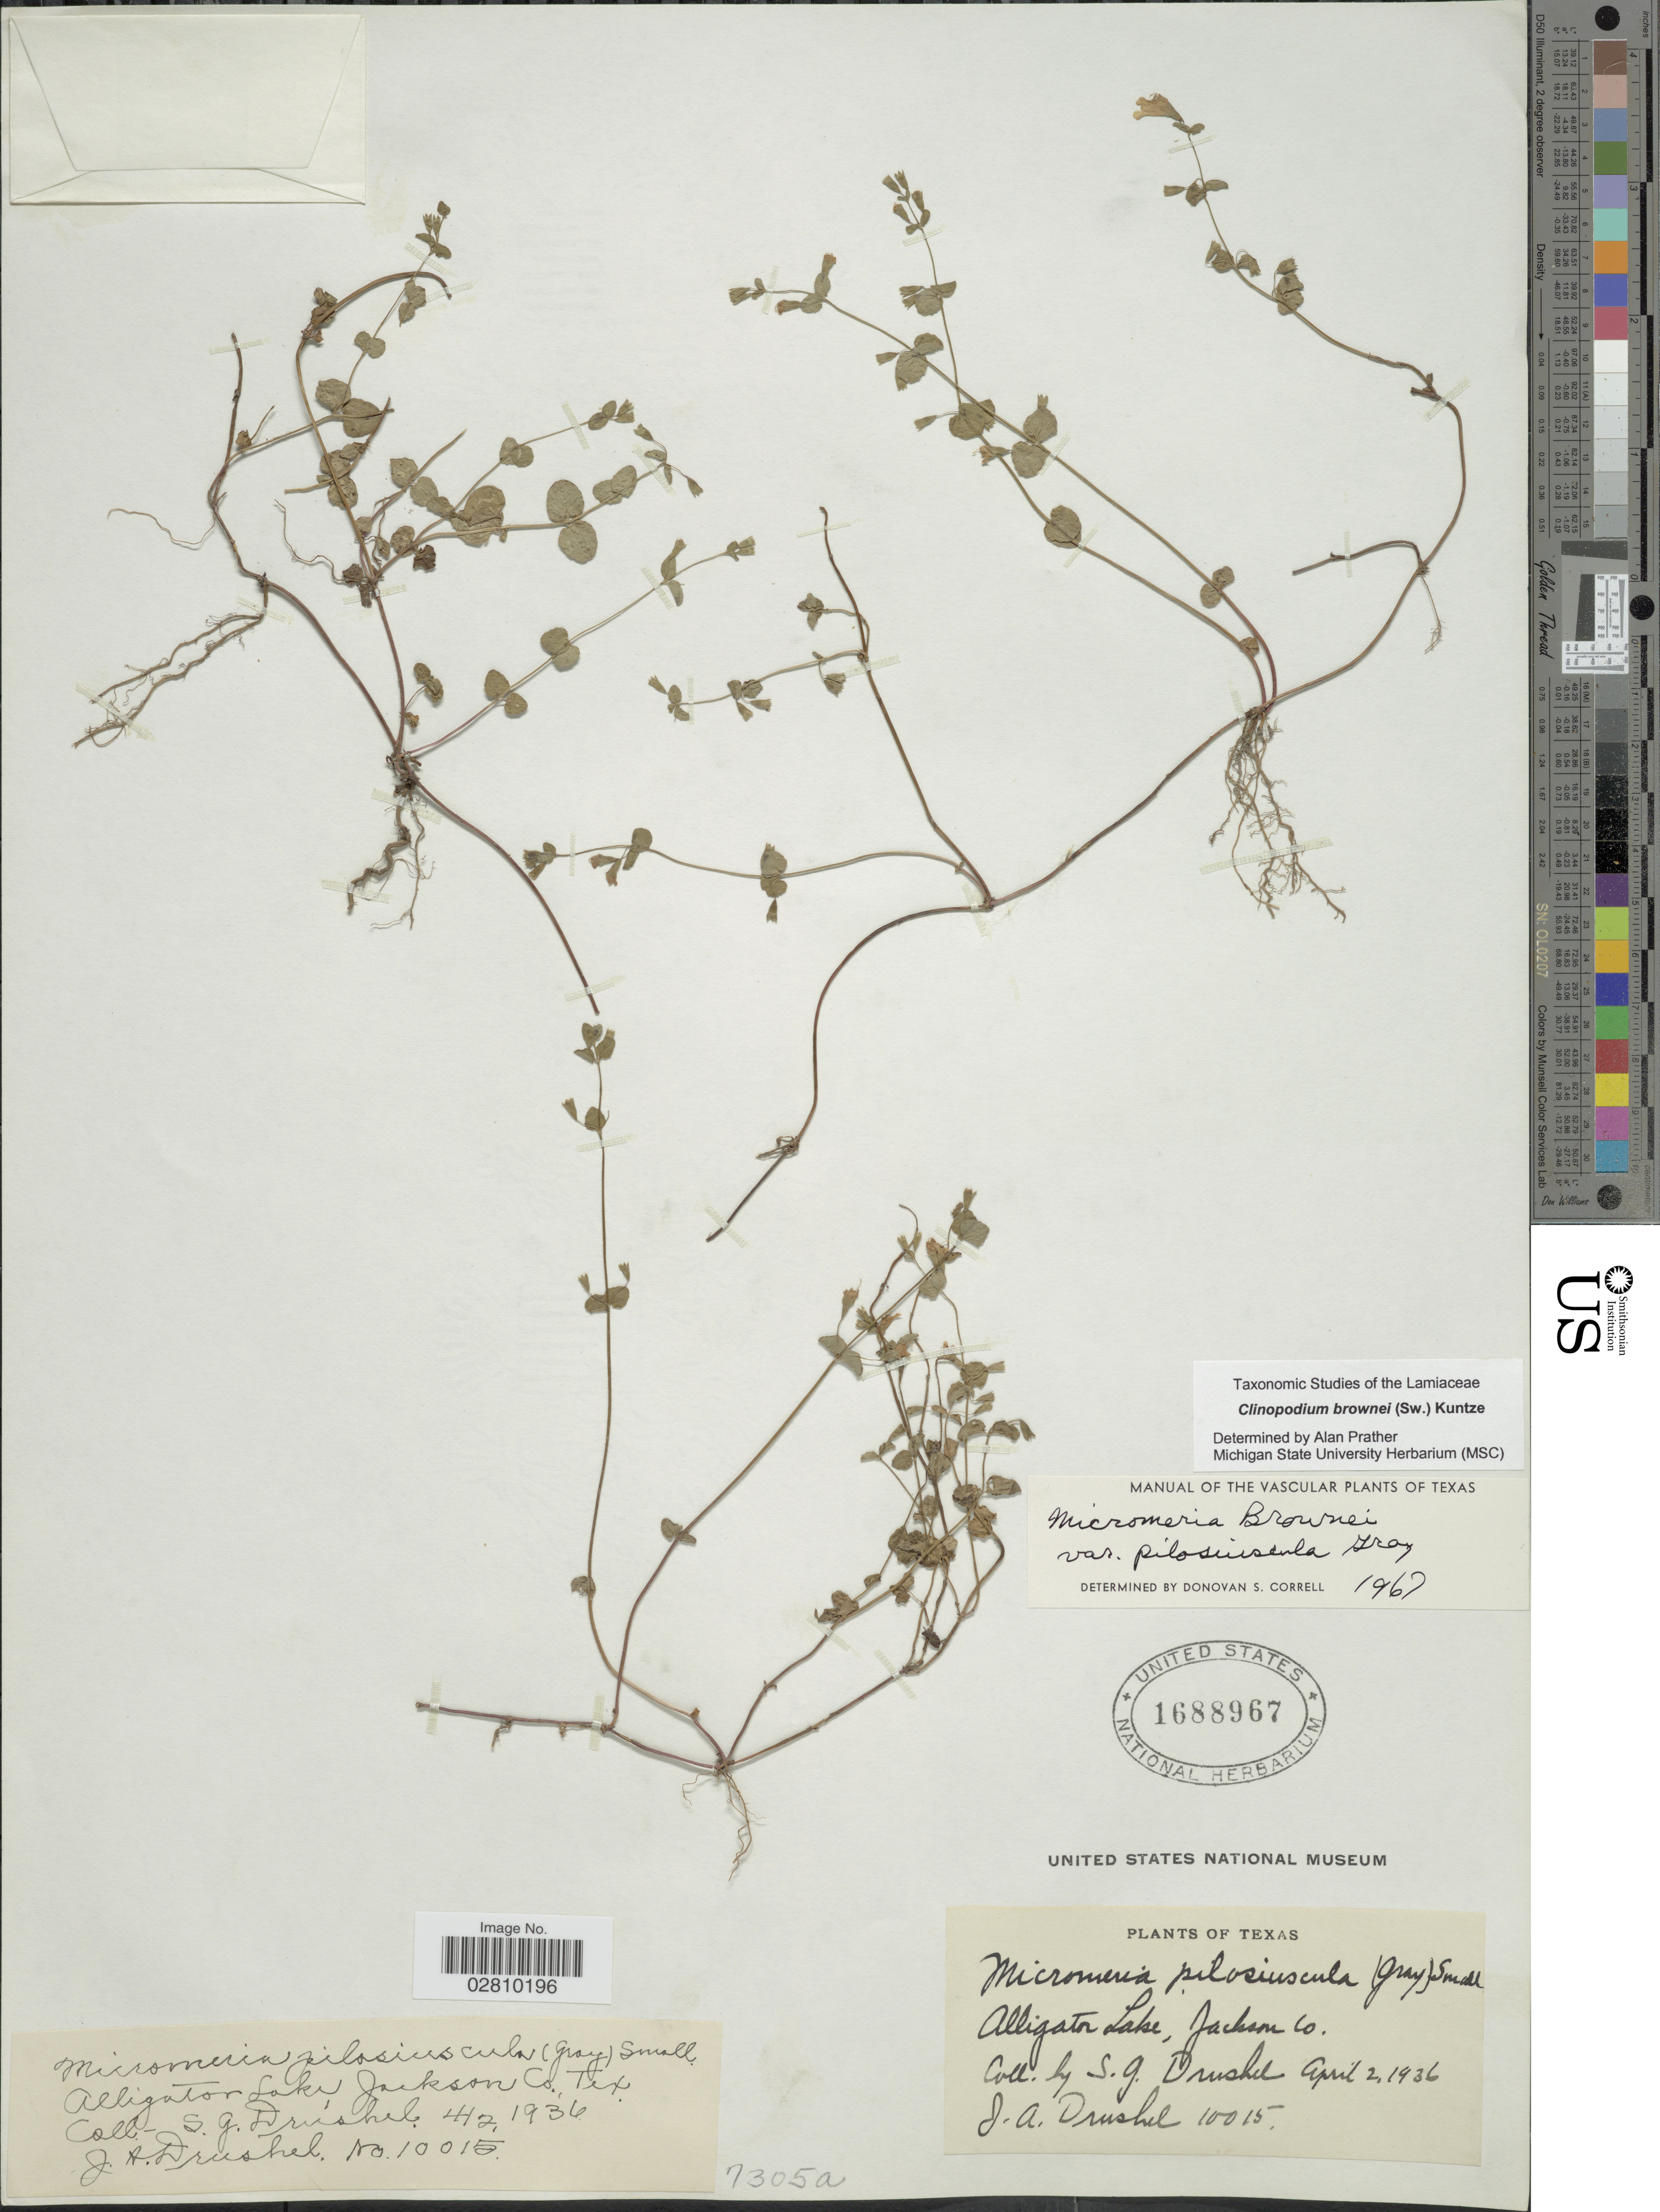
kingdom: Plantae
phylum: Tracheophyta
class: Magnoliopsida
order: Lamiales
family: Lamiaceae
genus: Clinopodium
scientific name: Clinopodium brownei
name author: (Sw.) Kuntze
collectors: S. Drushel & J. A. Drushel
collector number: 10015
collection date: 1936-04-02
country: United States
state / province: Texas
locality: Alligator Lake, Jackson Co.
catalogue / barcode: US 1688967